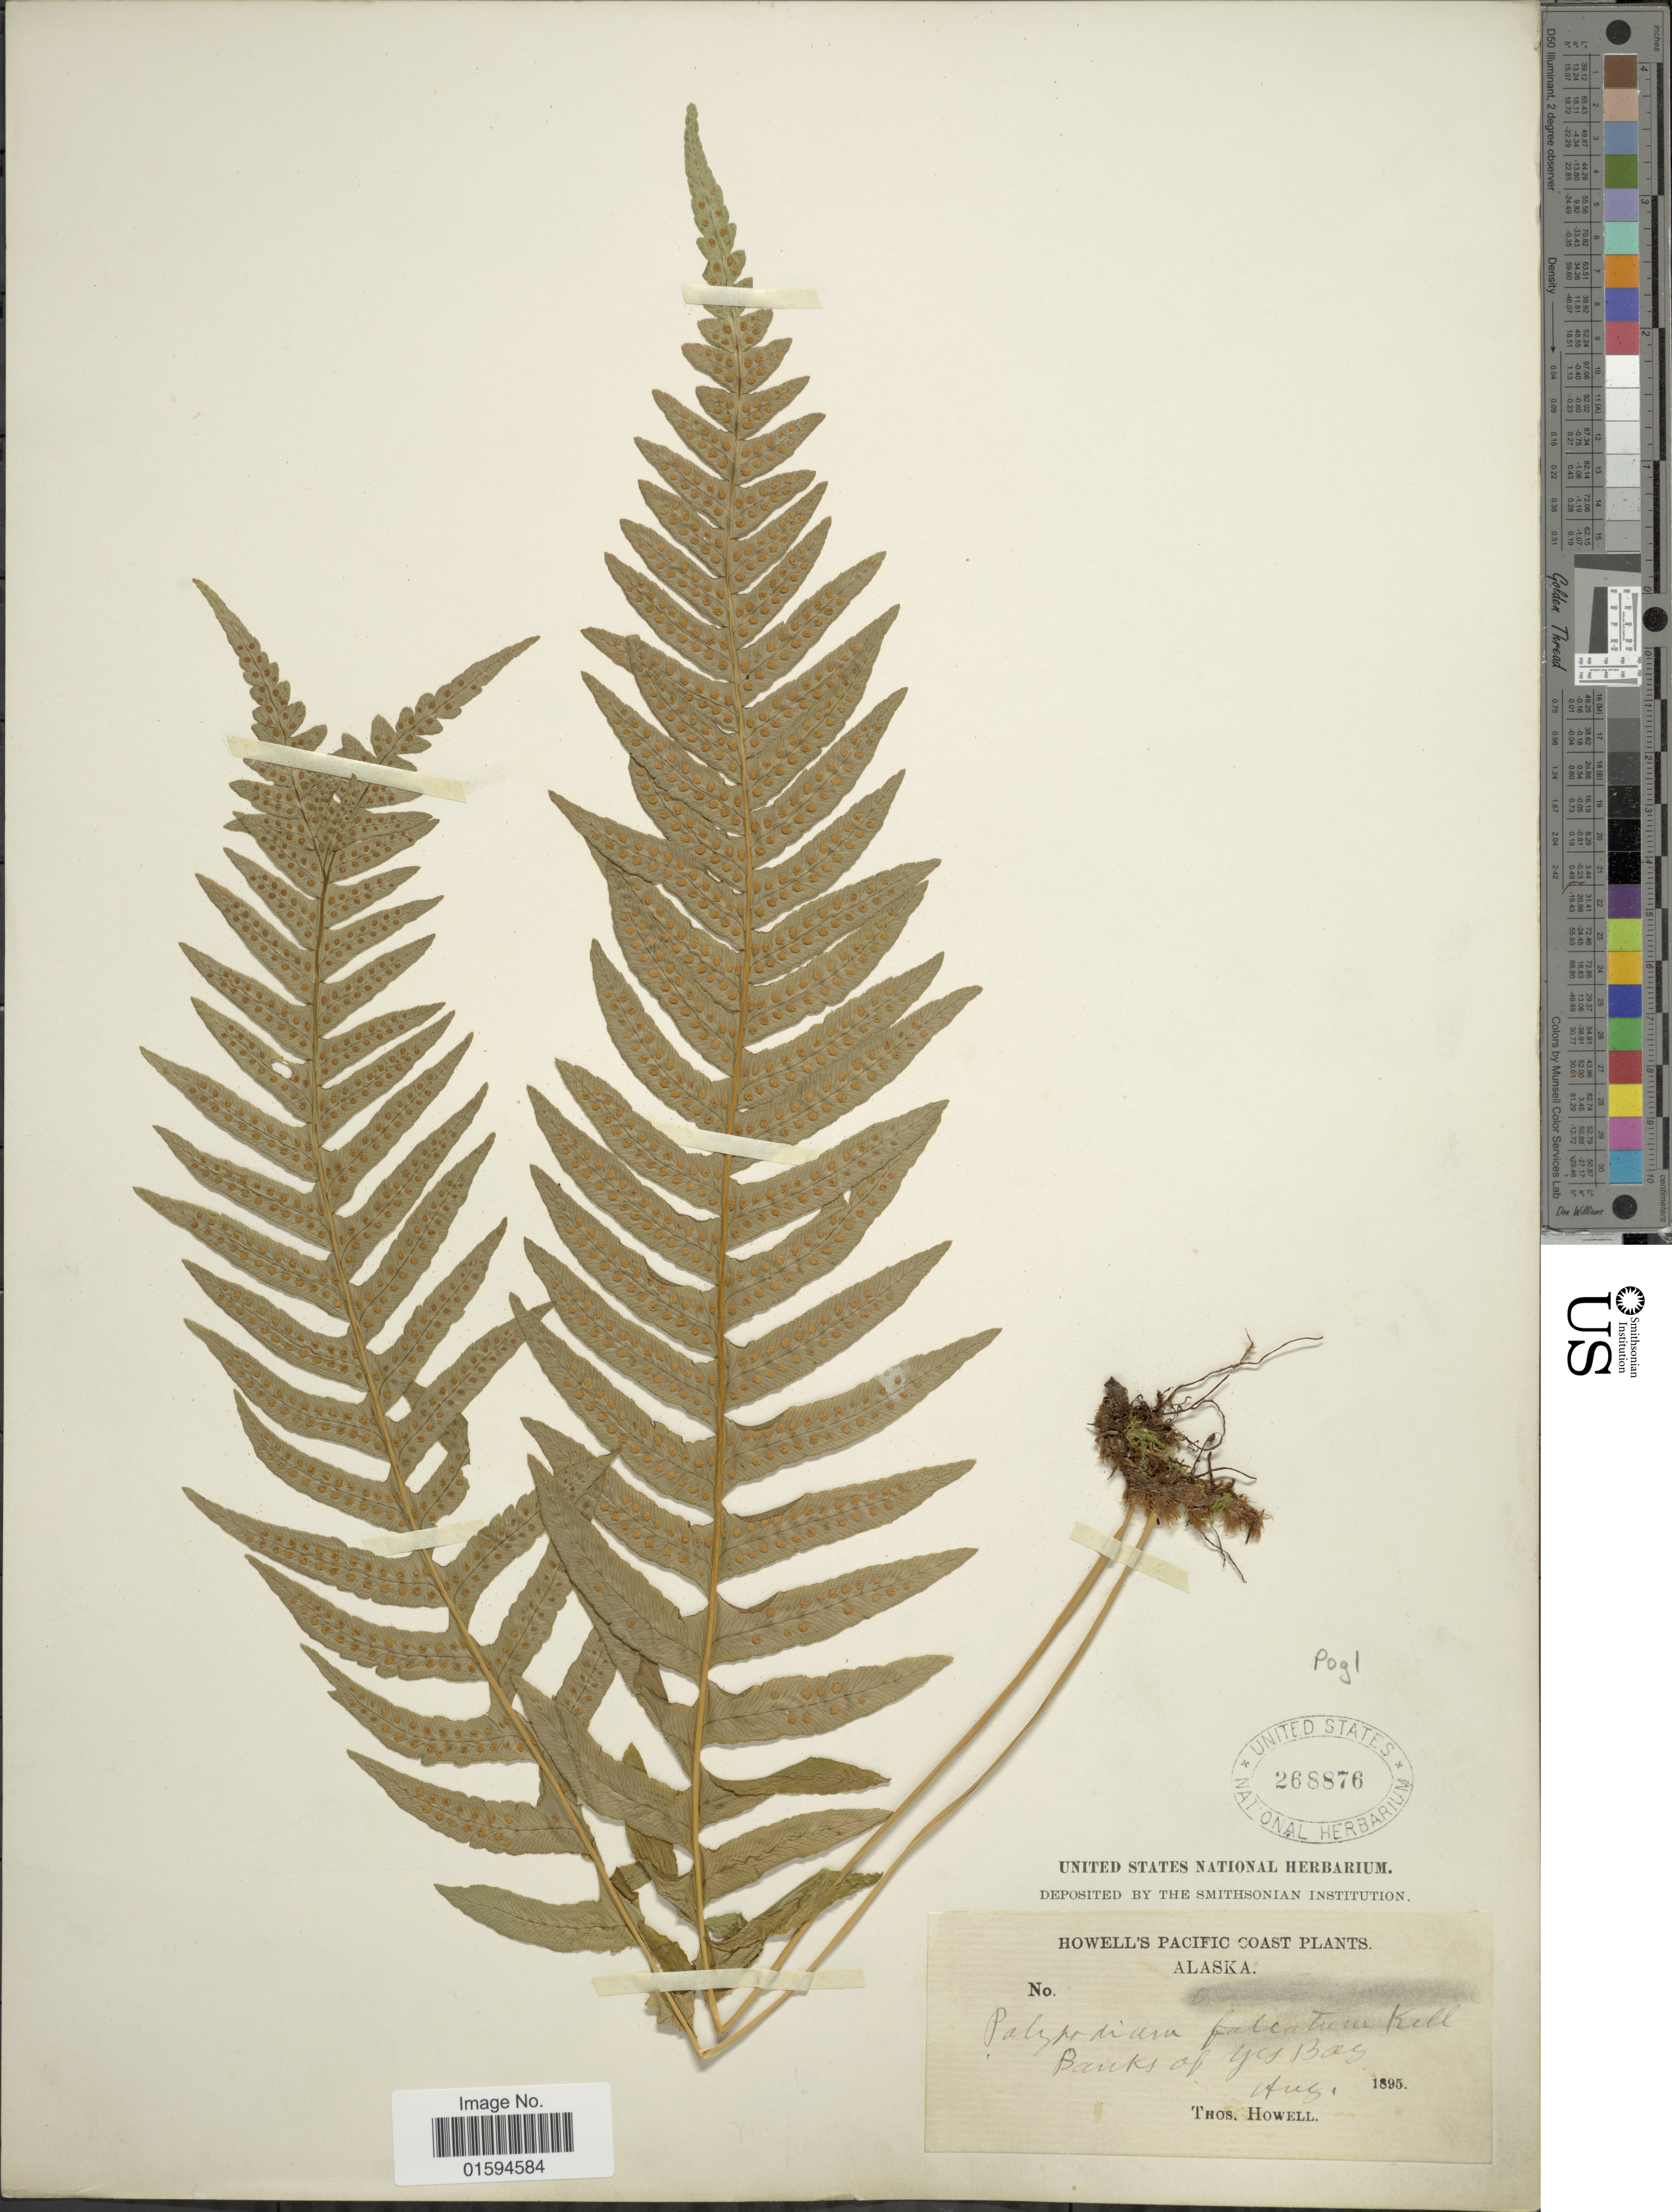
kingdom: Plantae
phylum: Tracheophyta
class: Polypodiopsida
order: Polypodiales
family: Polypodiaceae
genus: Polypodium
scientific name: Polypodium glycyrrhiza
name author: D.C. Eaton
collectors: T. Howell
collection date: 1895-08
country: United States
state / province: Alaska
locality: Pacific Coast, Banks of Yes Bas.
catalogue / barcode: US 268876